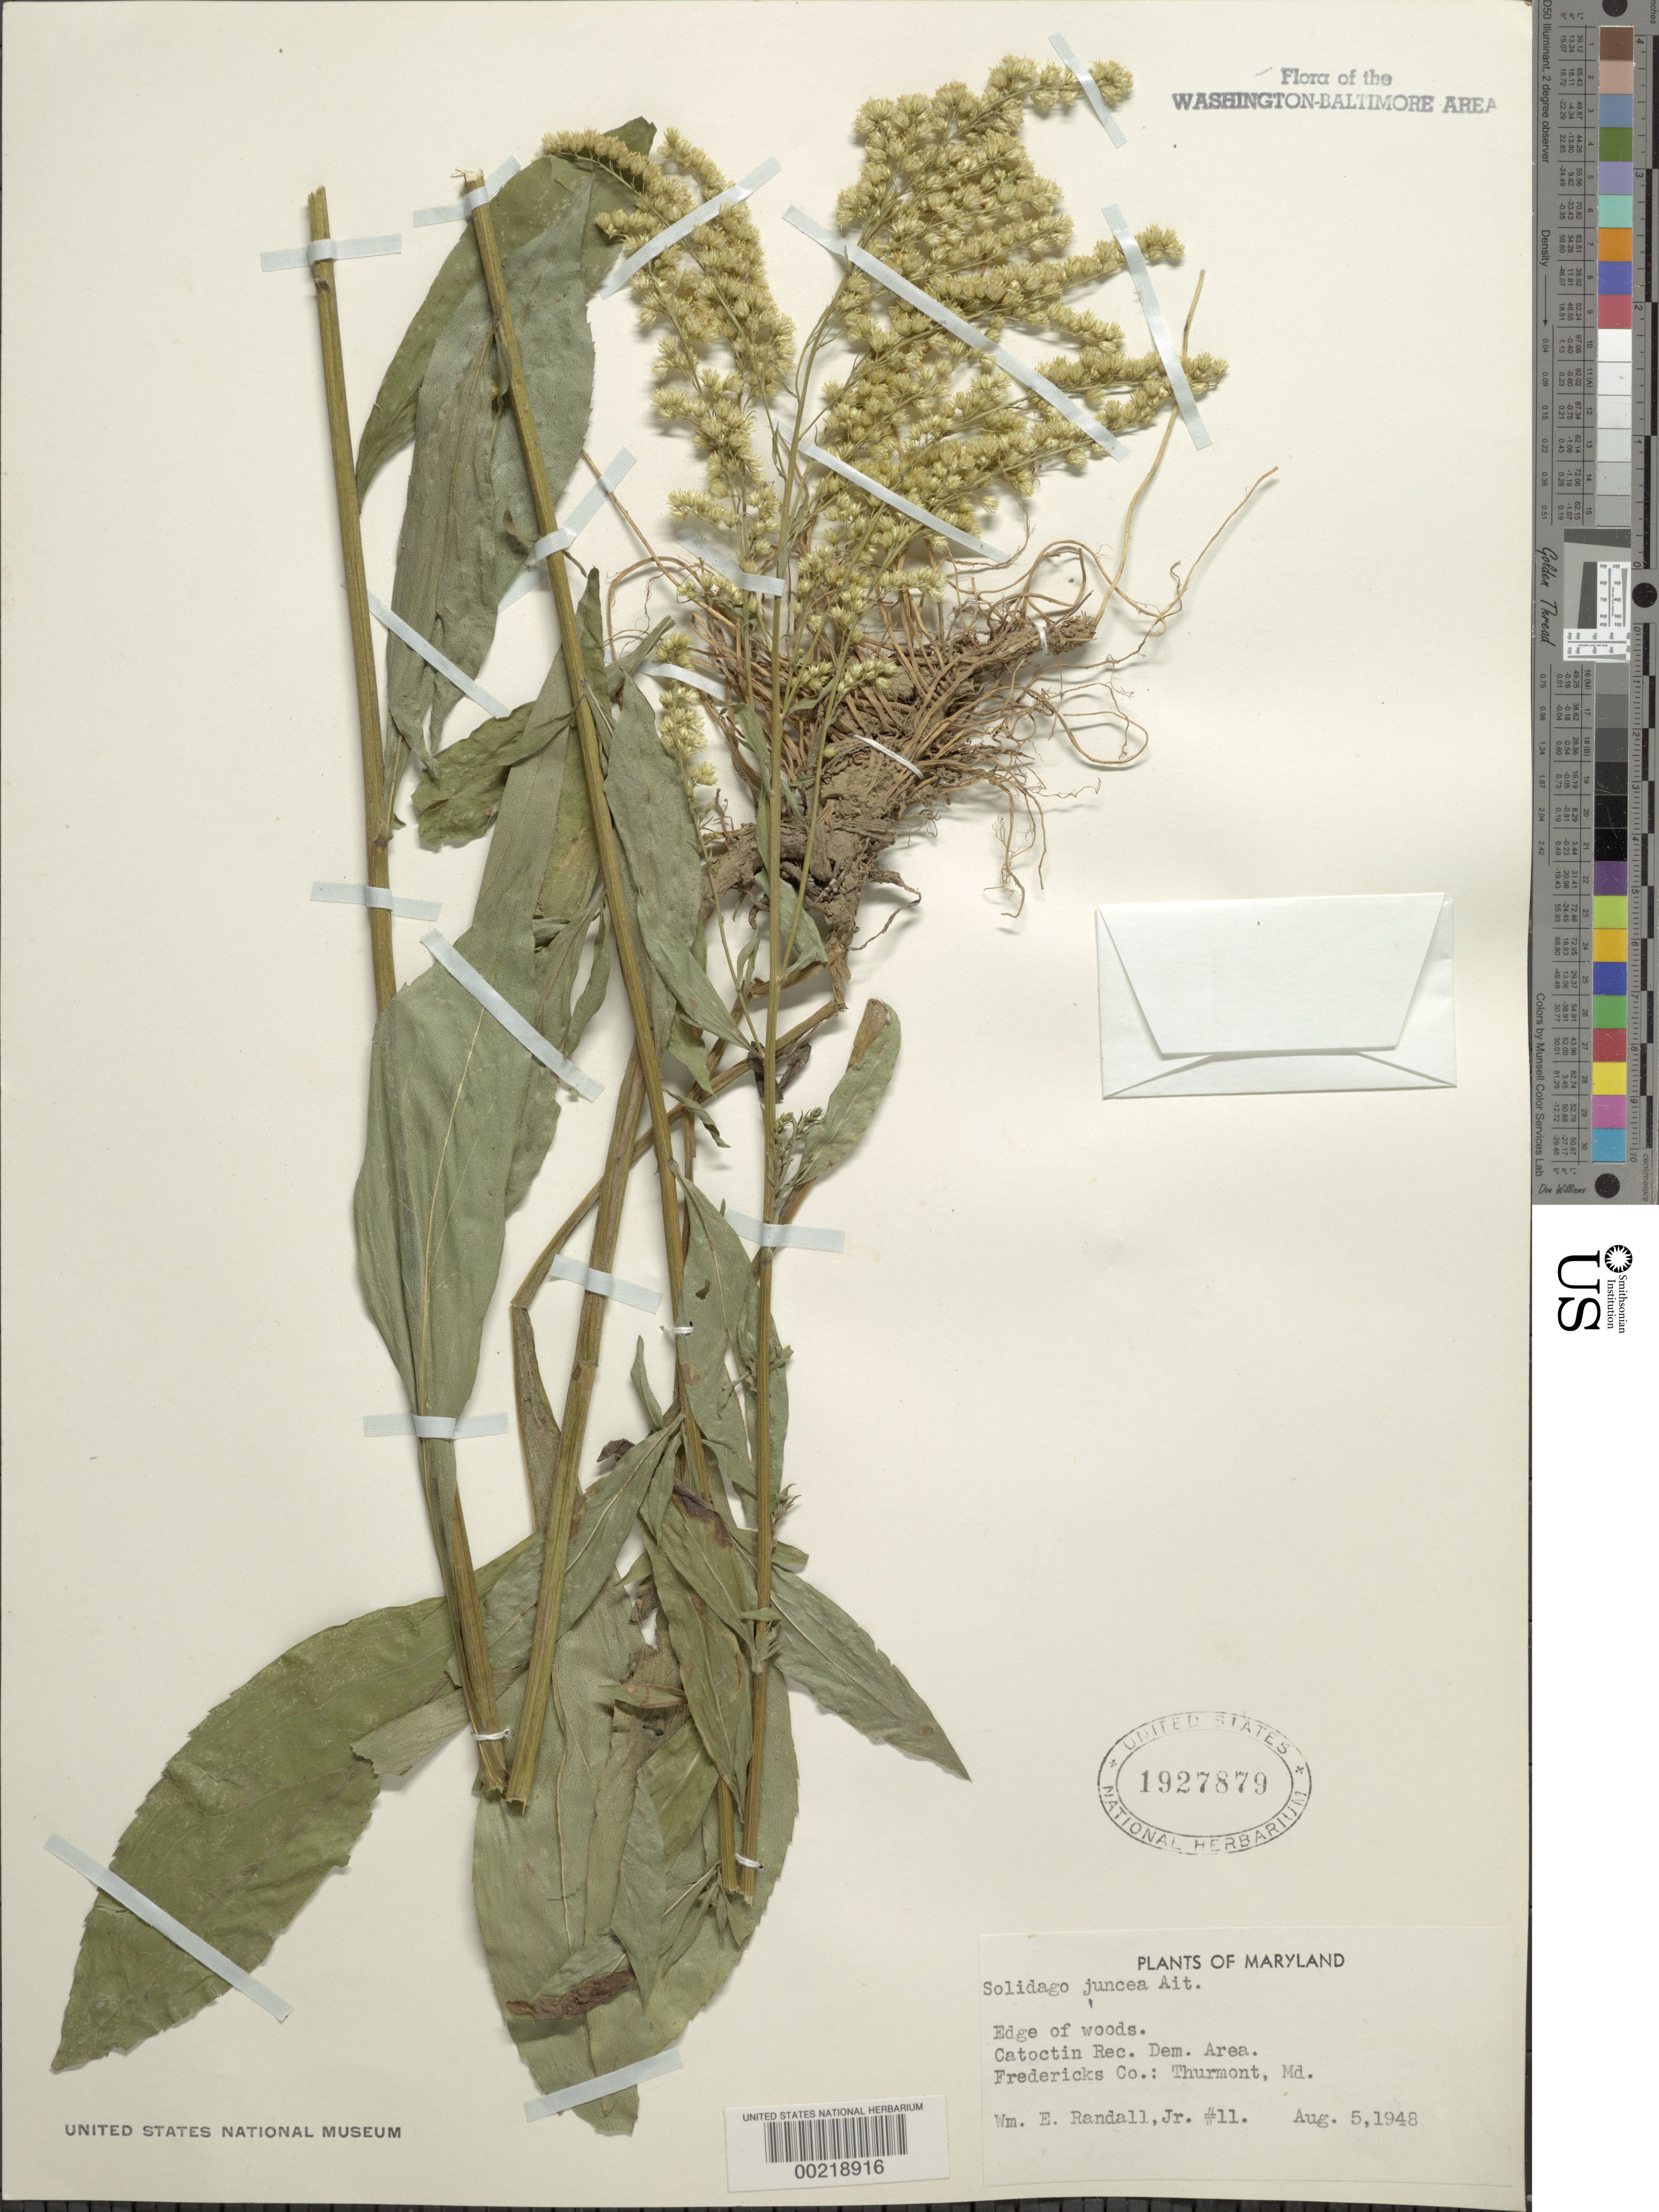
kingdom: Plantae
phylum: Tracheophyta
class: Magnoliopsida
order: Asterales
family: Asteraceae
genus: Solidago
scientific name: Solidago juncea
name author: Aiton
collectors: W. Randall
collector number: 11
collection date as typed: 05 Aug 1948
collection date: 1948-08-05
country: United States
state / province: Maryland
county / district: Frederick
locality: Catoctin Rec. Dem. area Thurmont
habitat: Edge of woods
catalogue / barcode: US 1927879